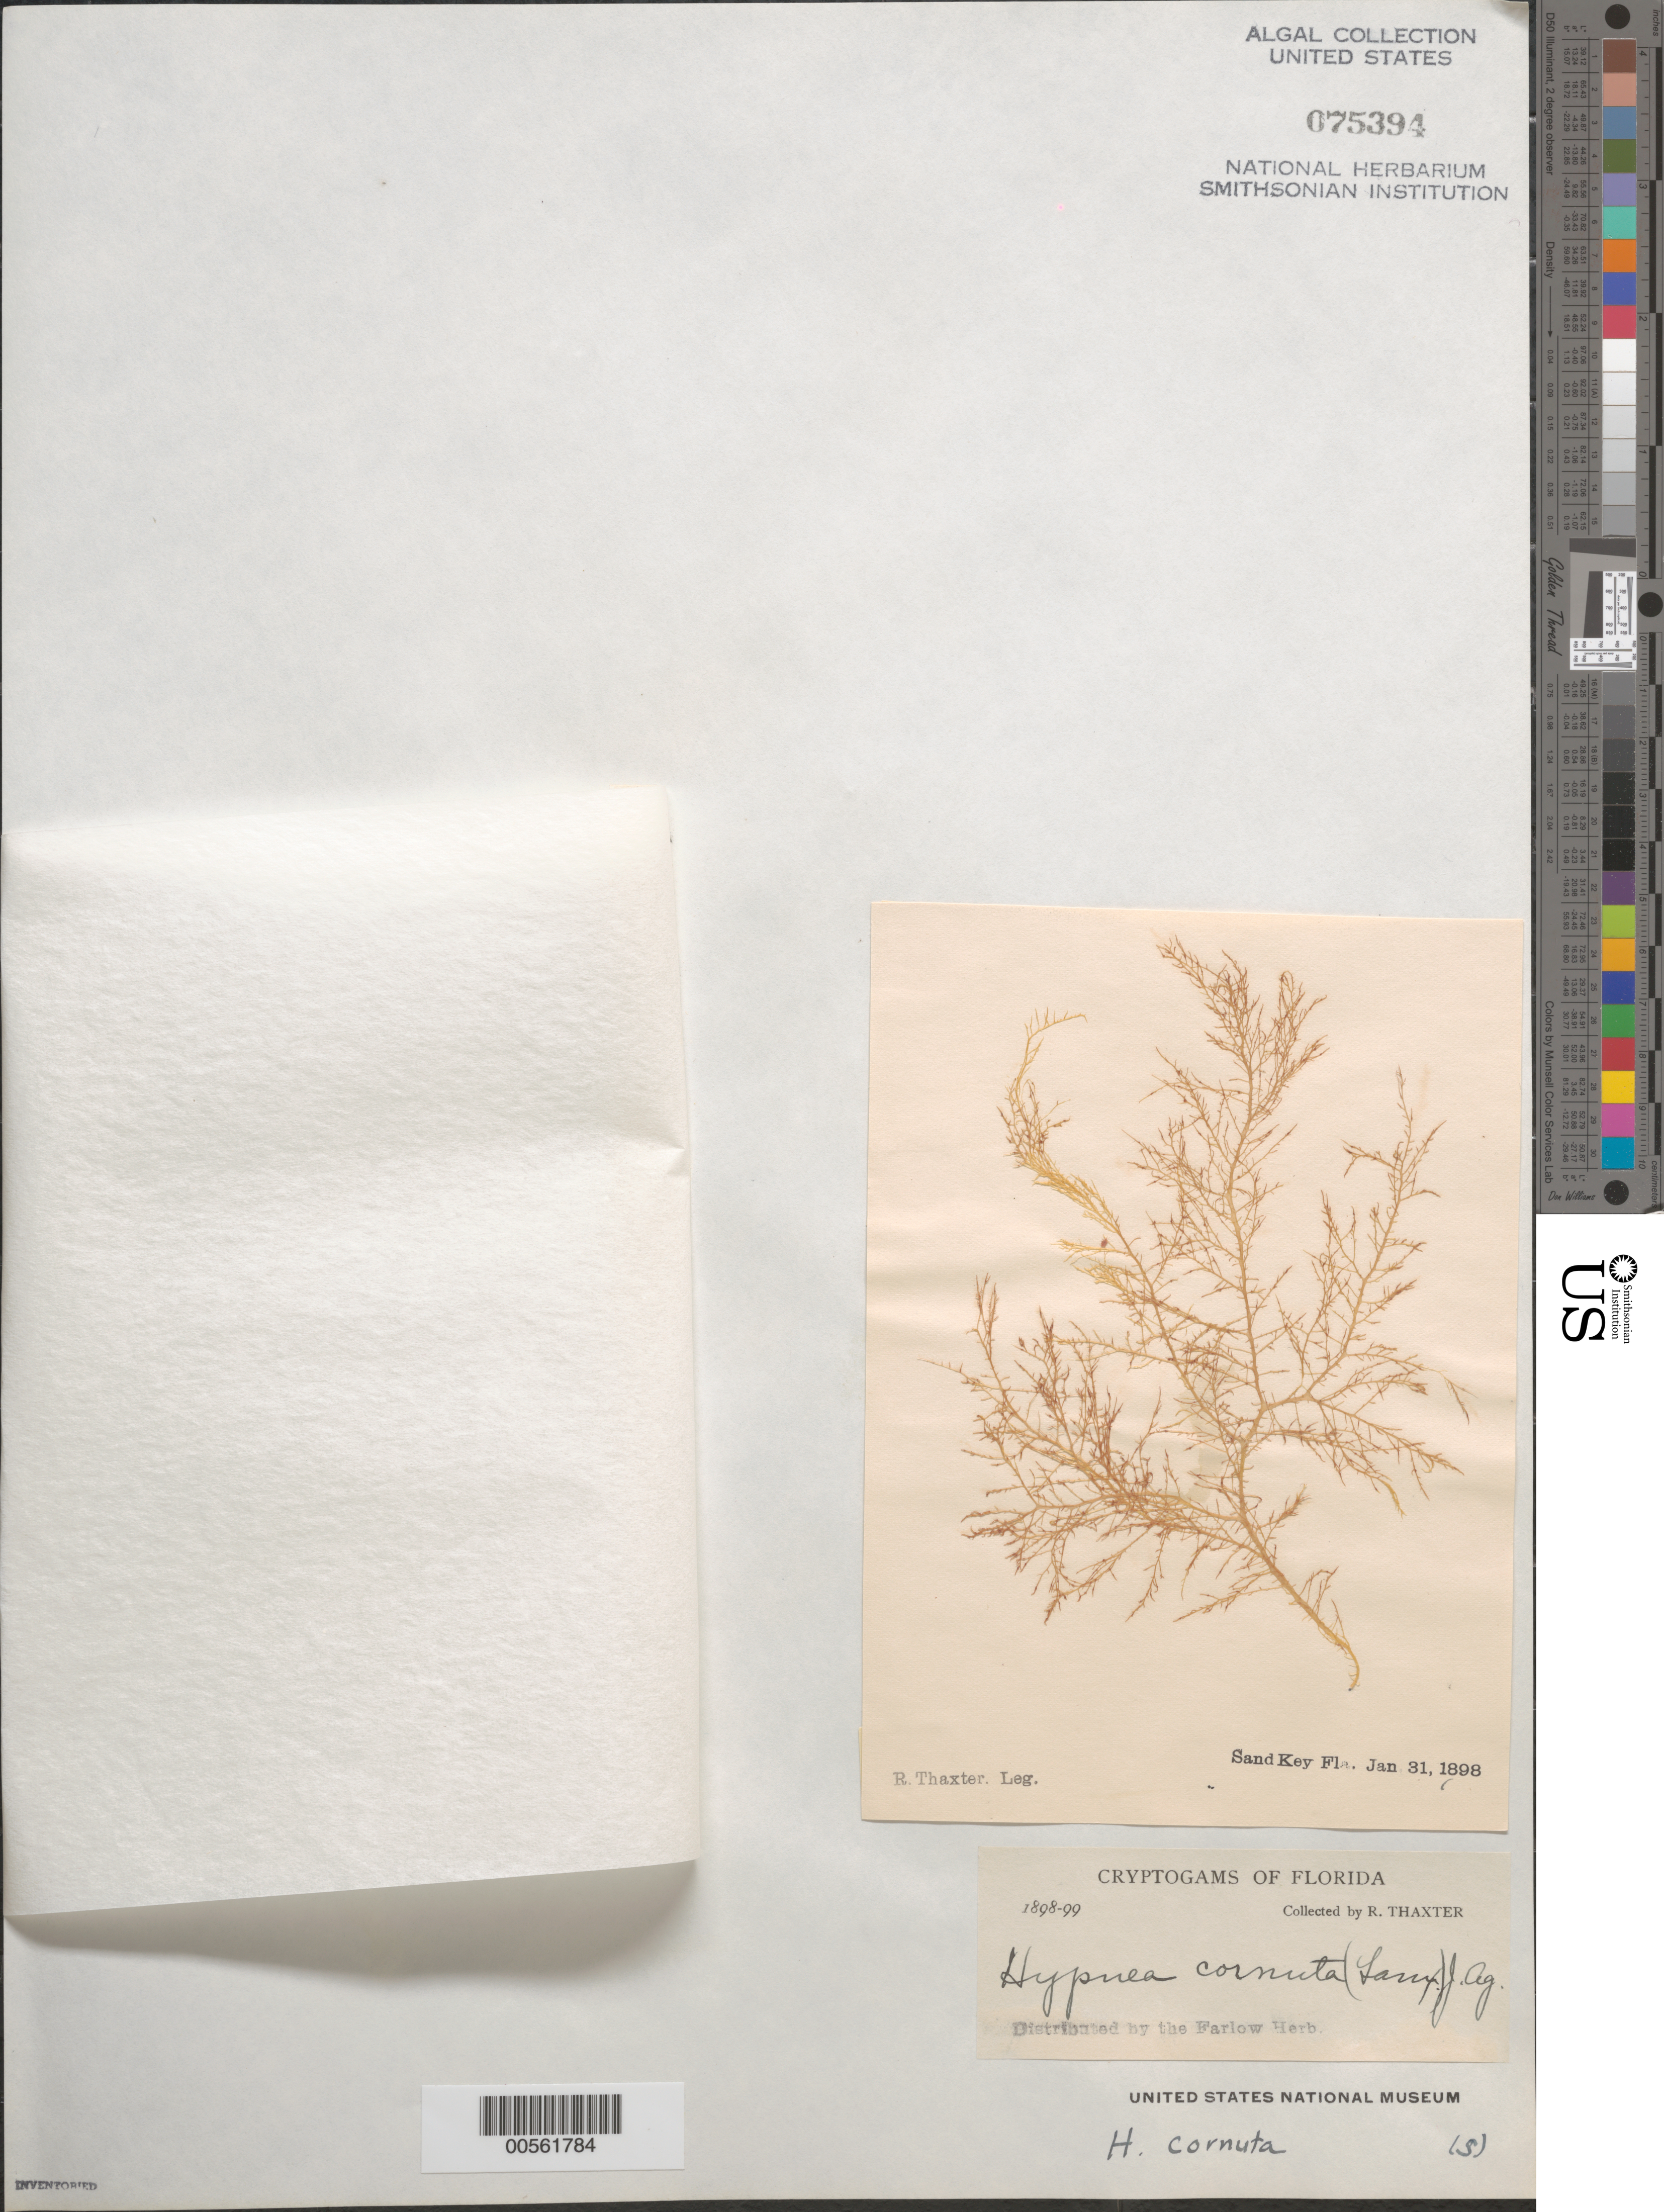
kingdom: Plantae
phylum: Rhodophyta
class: Florideophyceae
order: Gigartinales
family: Cystocloniaceae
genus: Hypnea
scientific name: Hypnea cornuta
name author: (Kütz.) J. Agardh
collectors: R. Thaxter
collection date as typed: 31 Jan 1898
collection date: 1898-01-31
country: United States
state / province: Florida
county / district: Monroe County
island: Sand Key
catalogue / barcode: US 75394